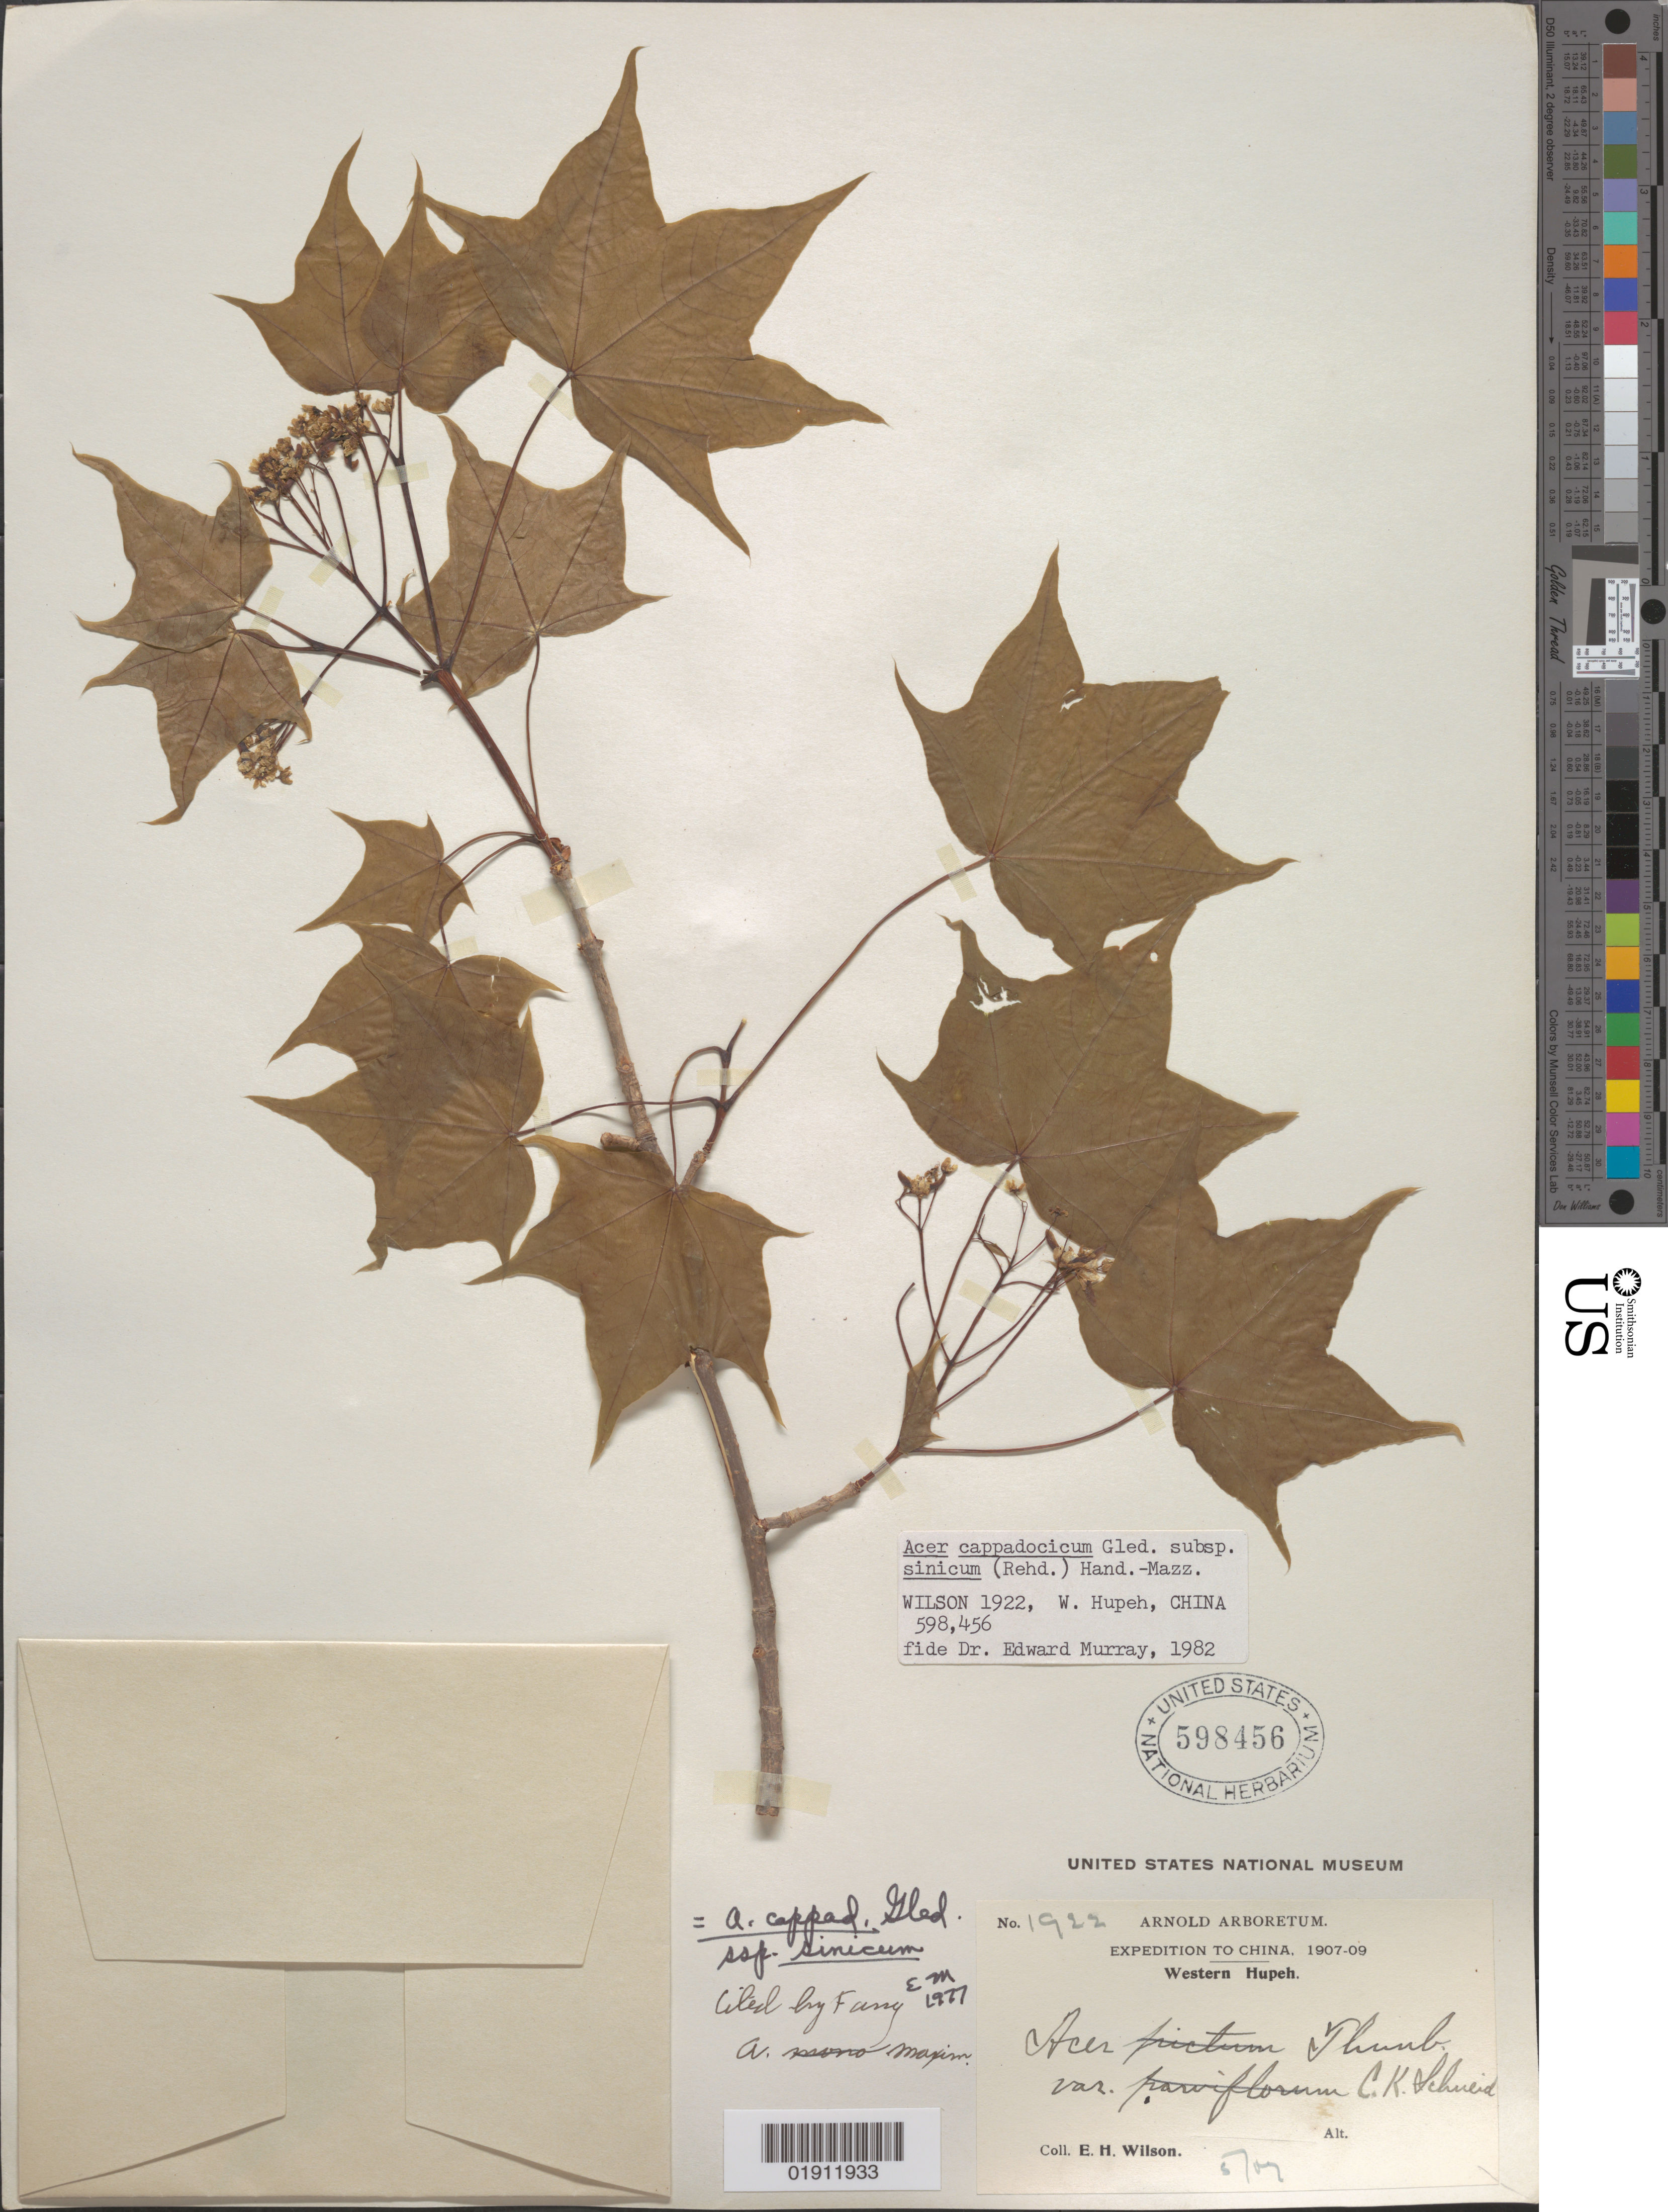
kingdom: Plantae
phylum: Tracheophyta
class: Magnoliopsida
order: Sapindales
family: Sapindaceae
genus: Acer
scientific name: Acer cappadocicum subsp. sinicum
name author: (Rehder) Hand.-Mazz.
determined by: Murray, Edward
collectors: E. H. Wilson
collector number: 1922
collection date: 1907-05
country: China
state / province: Hubei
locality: Western Hupeh [Hubei]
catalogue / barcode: US 598456